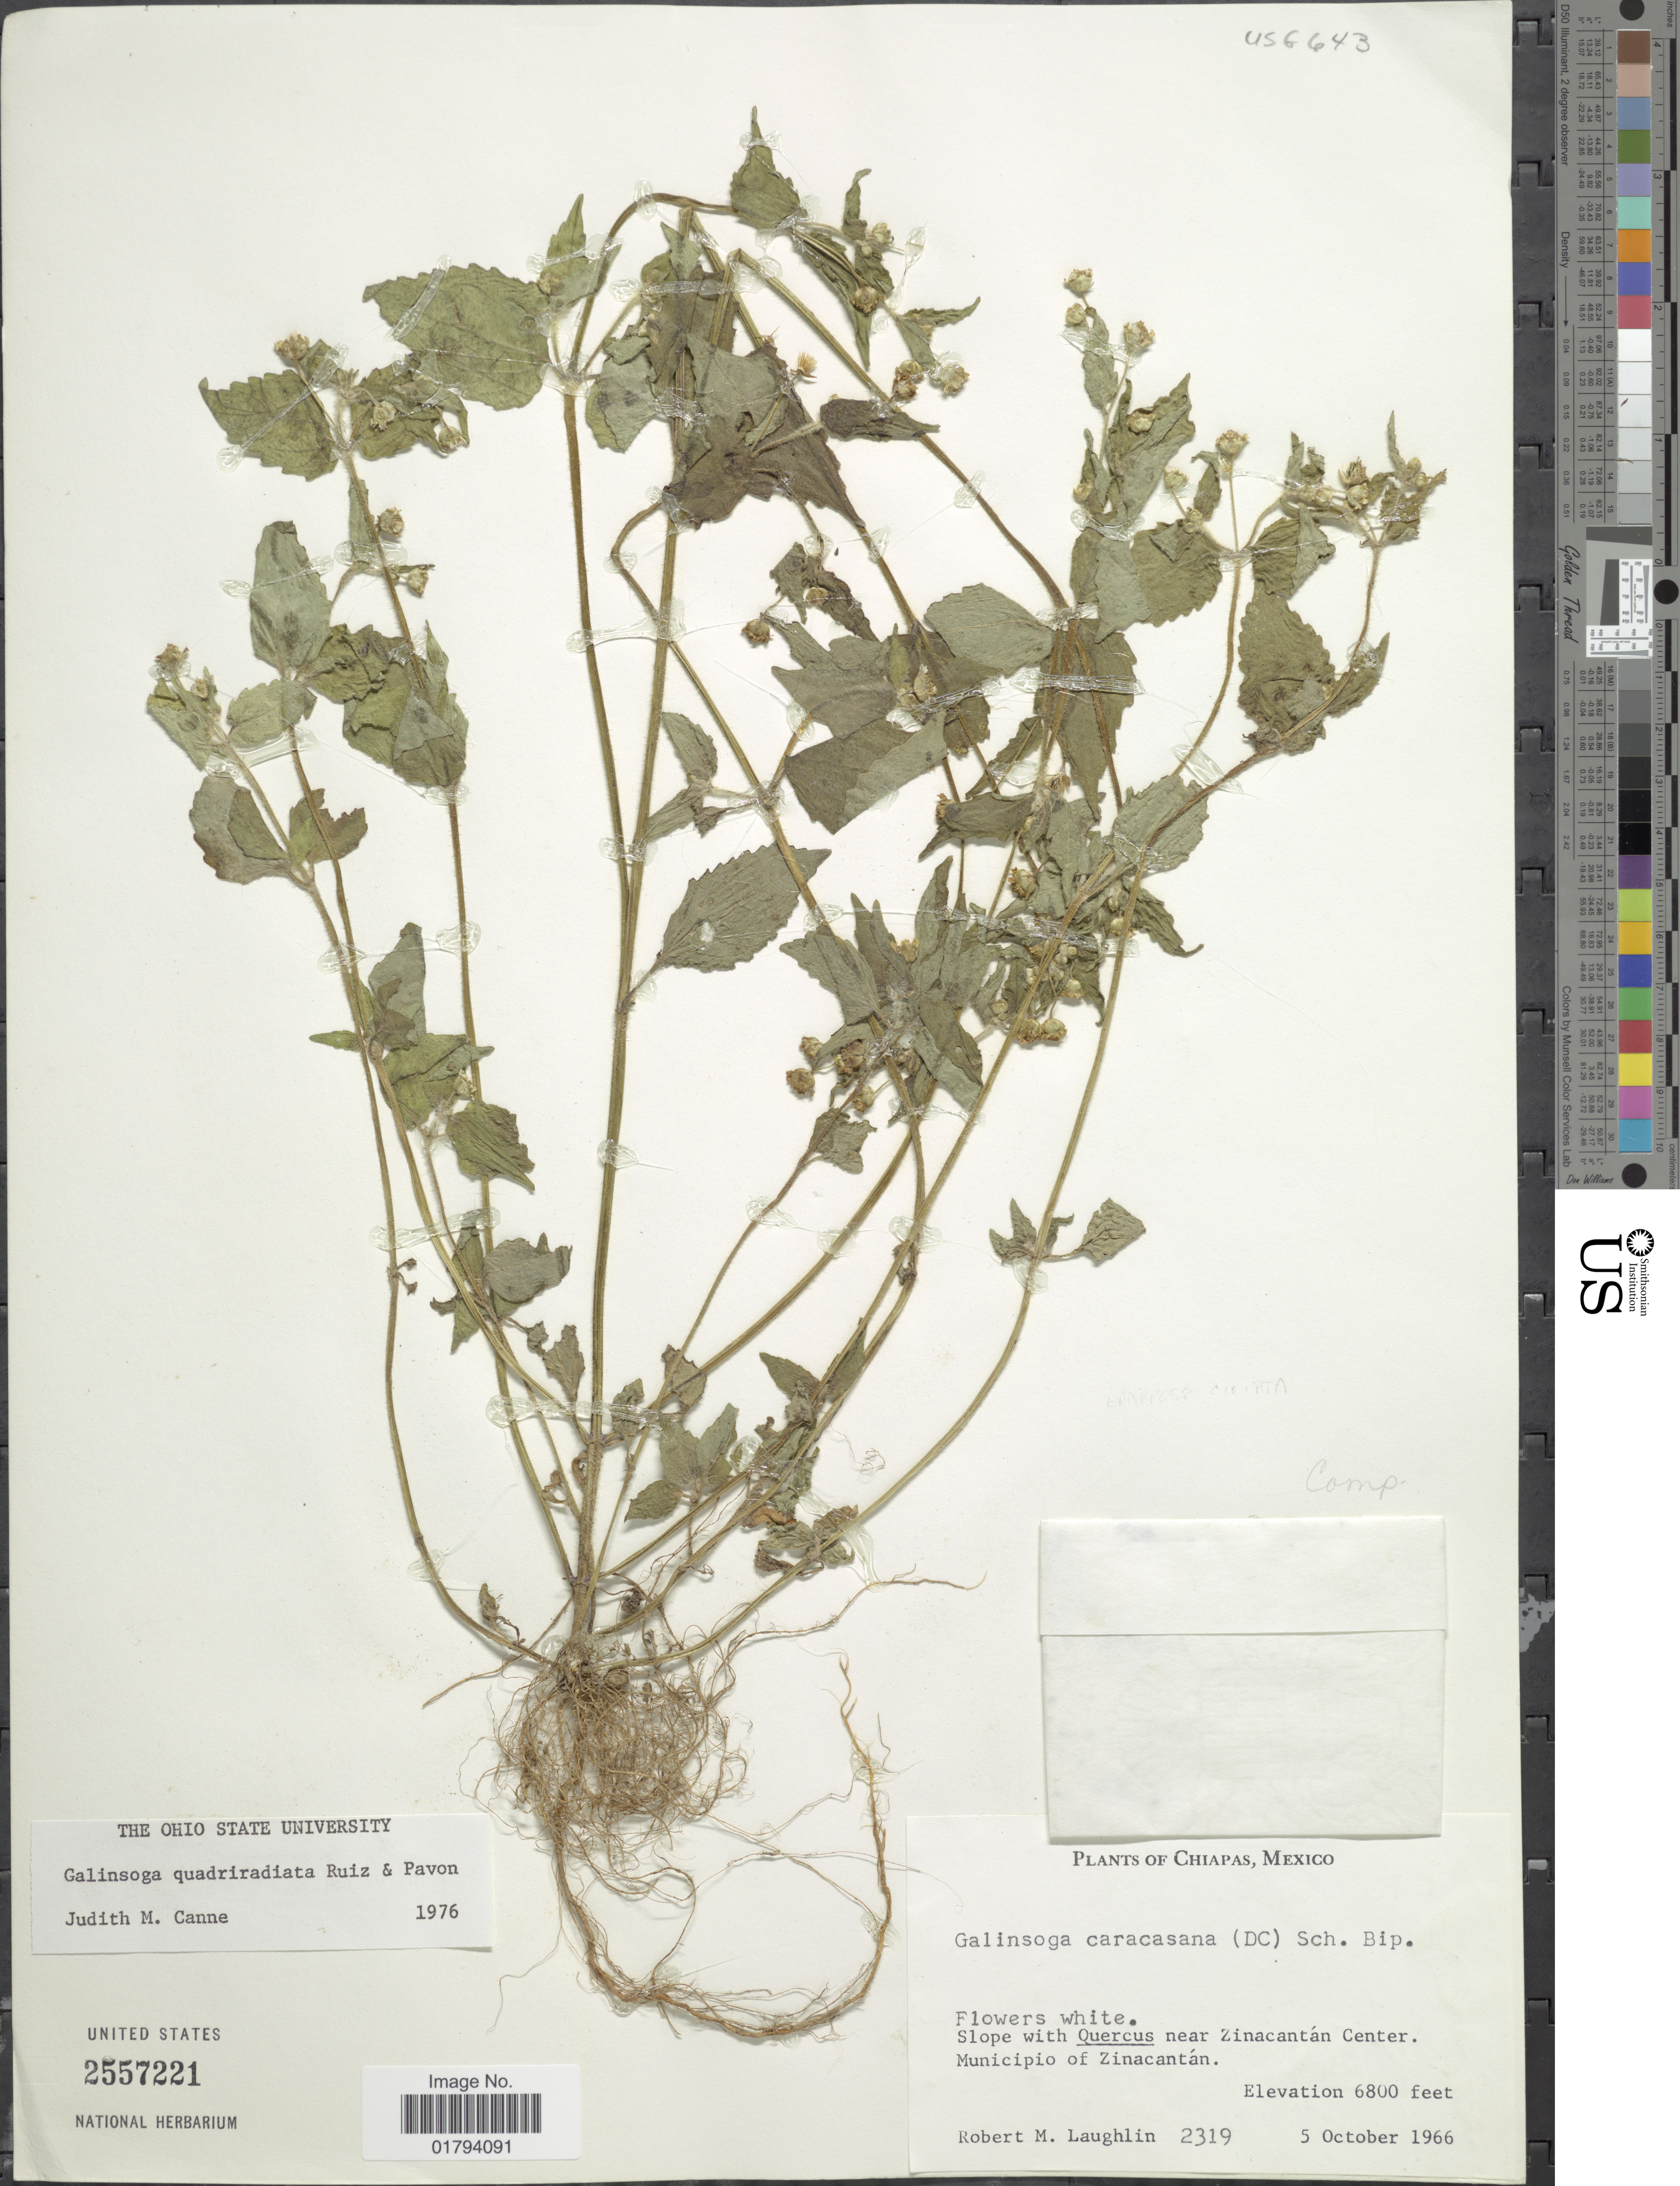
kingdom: Plantae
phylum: Tracheophyta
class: Magnoliopsida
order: Asterales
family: Asteraceae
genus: Galinsoga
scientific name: Galinsoga quadriradiata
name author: Ruiz & Pav.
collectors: R. M. Laughlin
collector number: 2319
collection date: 1966-10-05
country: Mexico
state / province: Chiapas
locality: Slope near Zincantan Center, Municipio of Zinacantan.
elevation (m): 2073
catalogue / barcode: US 2557221